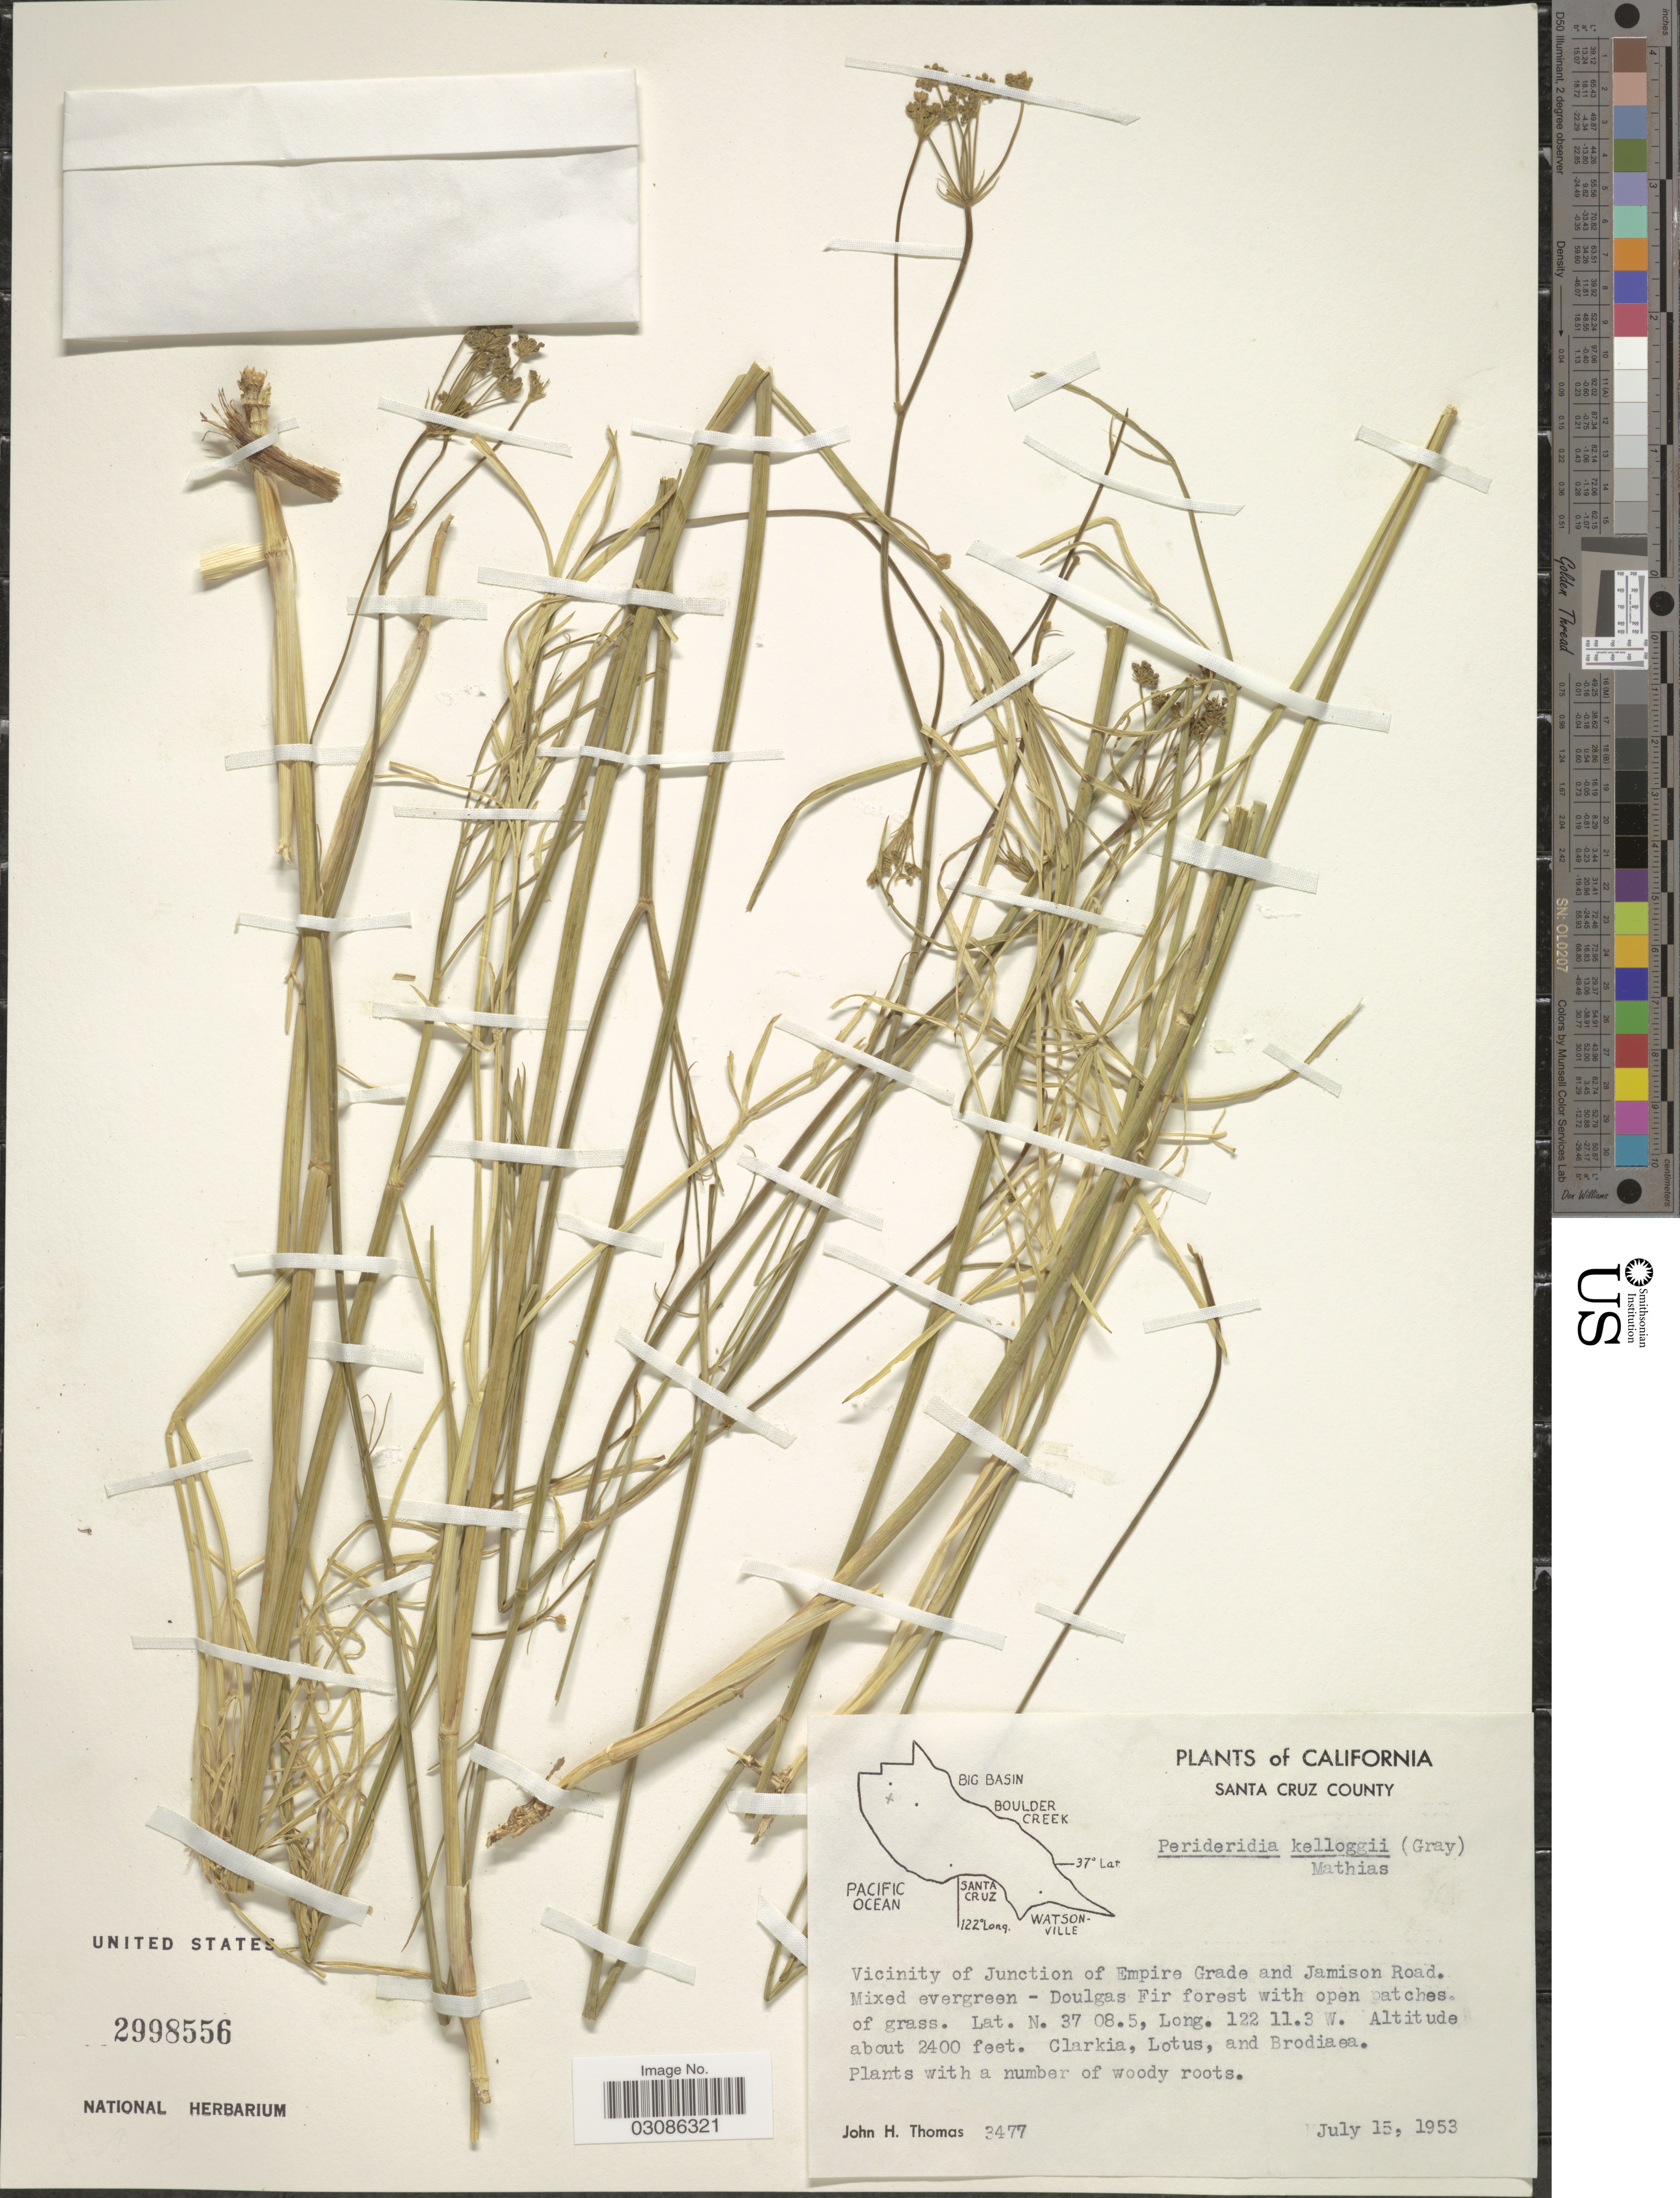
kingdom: Plantae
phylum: Tracheophyta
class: Magnoliopsida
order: Apiales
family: Apiaceae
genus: Perideridia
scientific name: Perideridia kelloggii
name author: (A. Gray) Mathias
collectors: J. H. Thomas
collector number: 3477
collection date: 1953-07-15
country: United States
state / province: California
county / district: Santa Cruz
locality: Santa Cruz County, Vicinity of Junction of Empire Grade and Jamison Road.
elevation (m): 732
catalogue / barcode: US 2998556